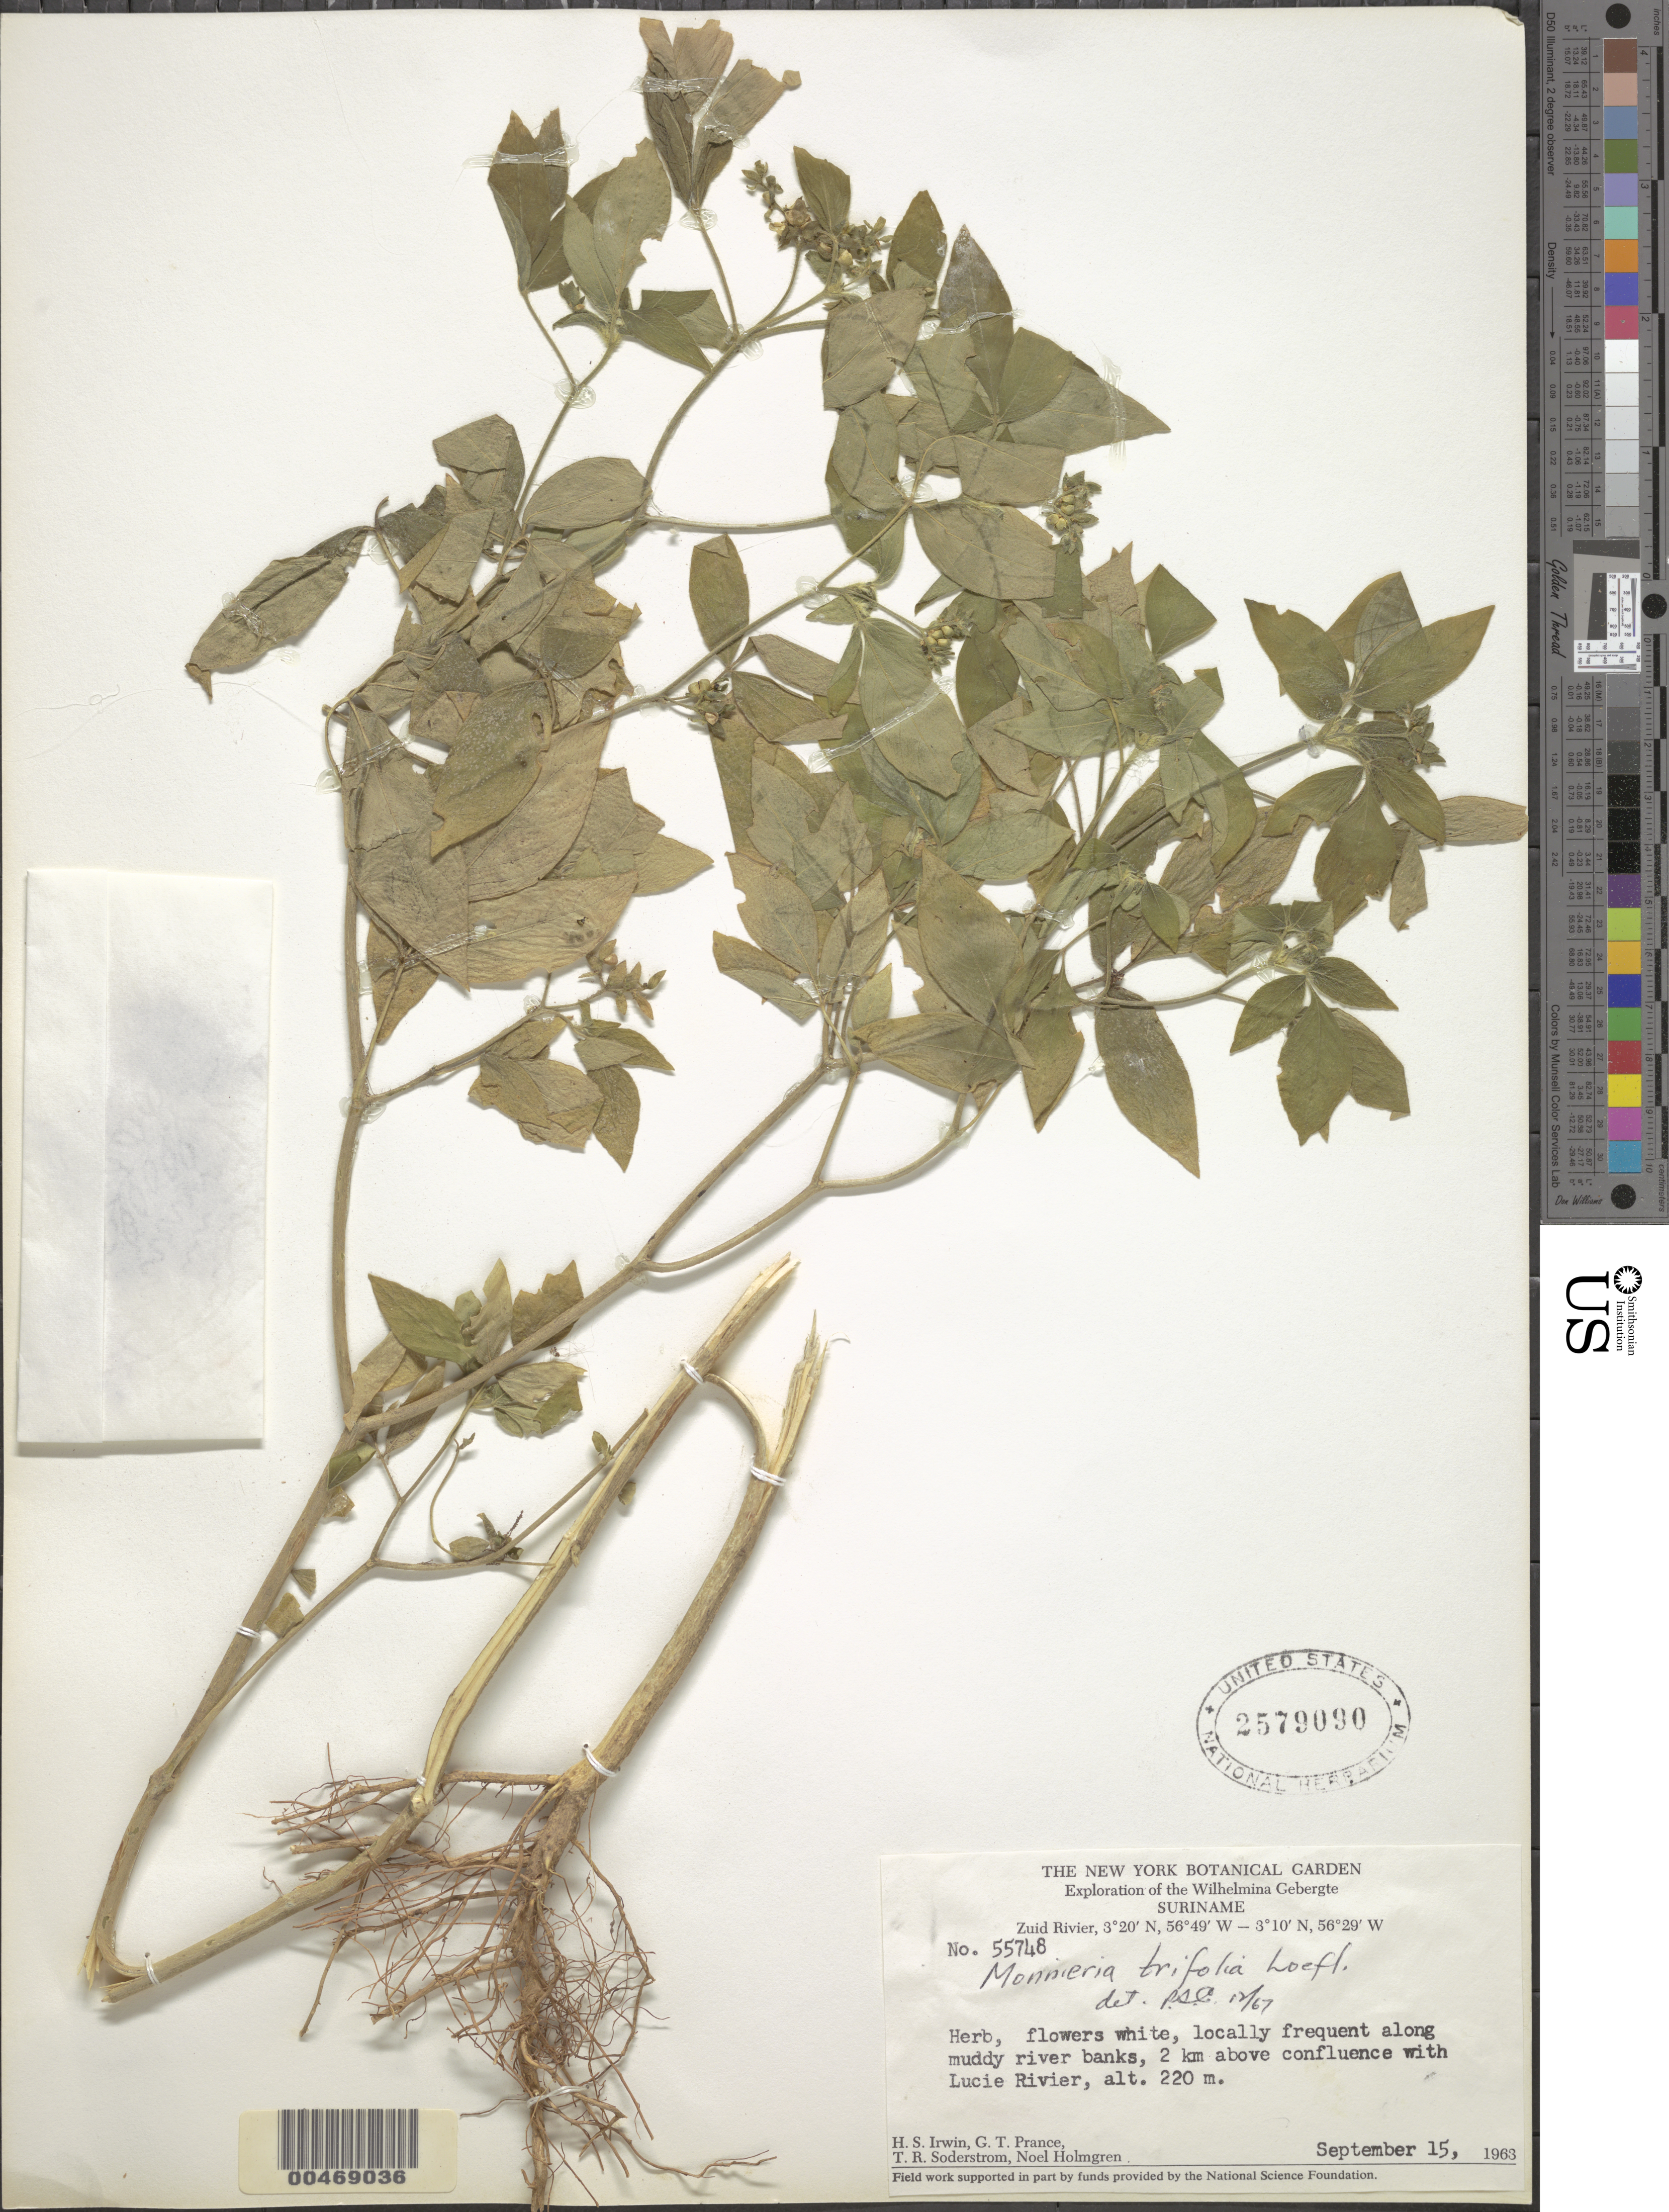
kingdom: Plantae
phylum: Tracheophyta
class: Magnoliopsida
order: Sapindales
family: Rutaceae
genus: Ertela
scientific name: Ertela trifolia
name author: (L.) Kuntze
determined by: Strong, Mark T., (BOT), Smithsonian Institution - National Museum of Natural History (UNITED STATES)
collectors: H. Irwin, G. T. Prance, T. R. Soderstrom & N. H. Holmgren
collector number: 55748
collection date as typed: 15-Sep-63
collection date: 1963-09-15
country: Suriname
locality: Zuid River, 2 km above confluence with Lucie R., Wilhelmina Gebergte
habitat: Muddy river banks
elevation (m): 220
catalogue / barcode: US 2579090